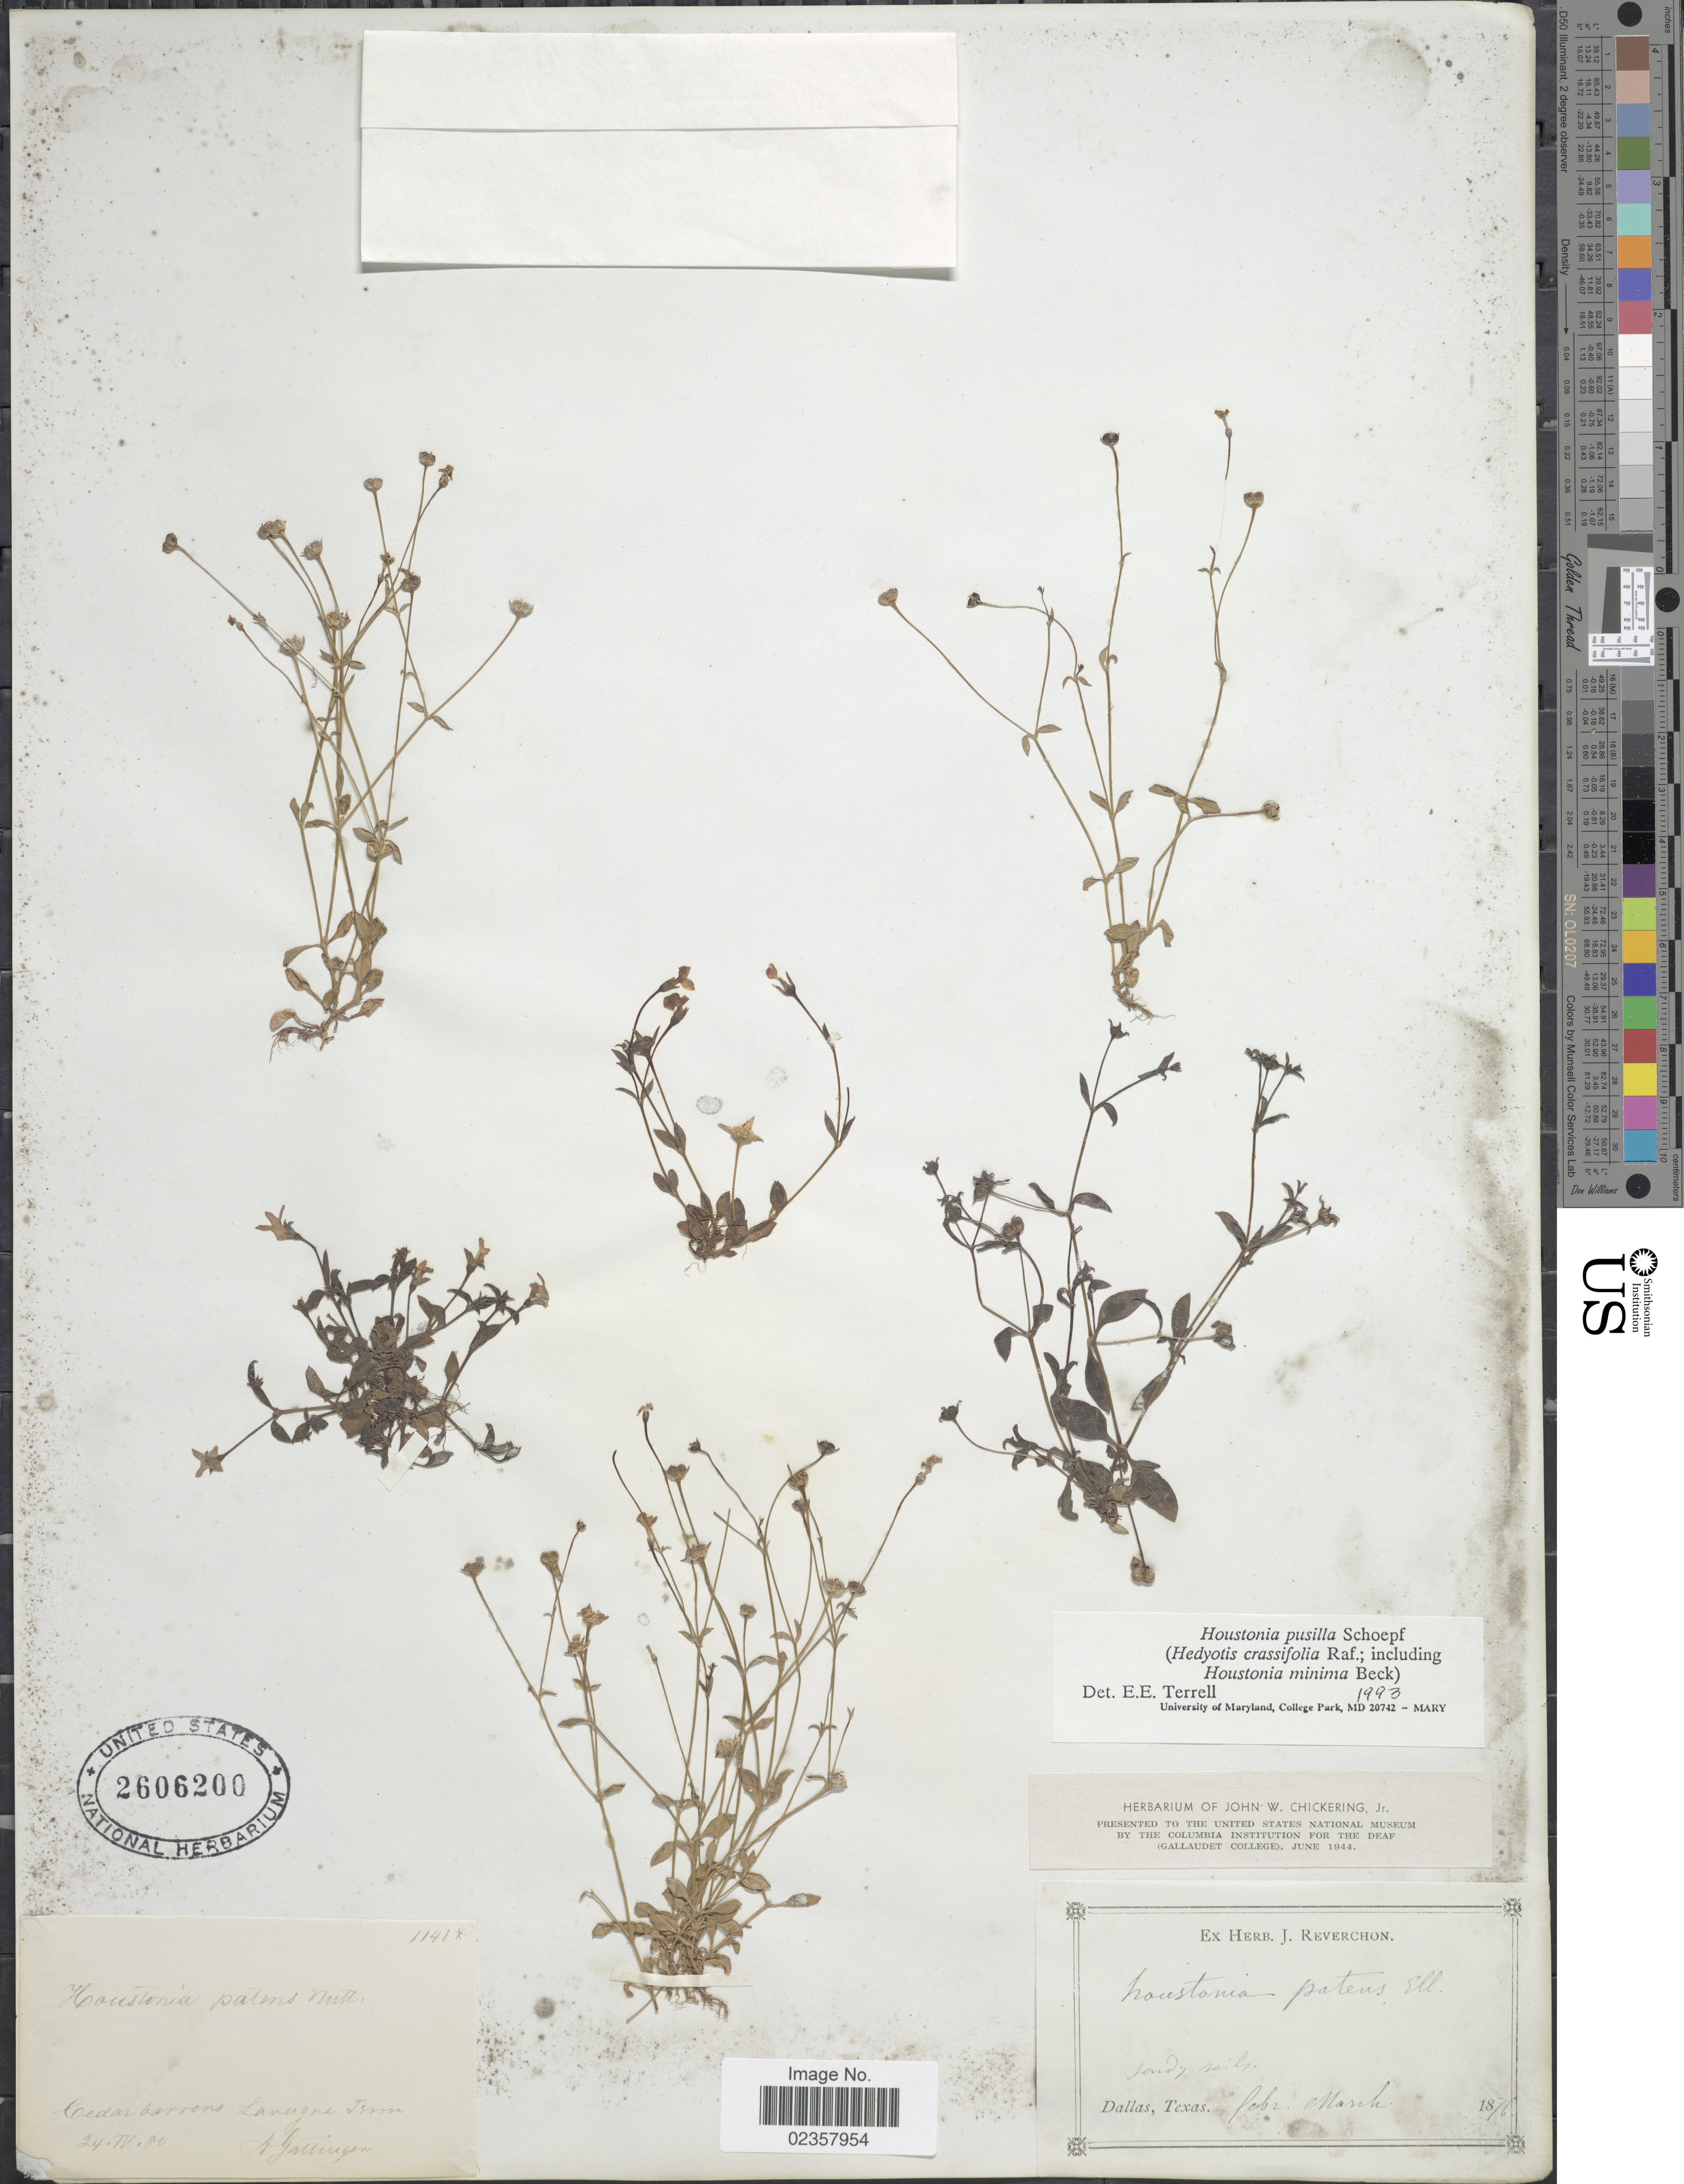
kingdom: Plantae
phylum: Tracheophyta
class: Magnoliopsida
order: Gentianales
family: Rubiaceae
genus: Houstonia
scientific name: Houstonia pusilla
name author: Schoepf.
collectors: A. Gattinger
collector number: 1141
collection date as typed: Transcribed d/m/y: 24/4/80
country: United States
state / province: Texas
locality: Dallas, texas, Cedar barrens Lavergne Tenn.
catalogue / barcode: US 2606200